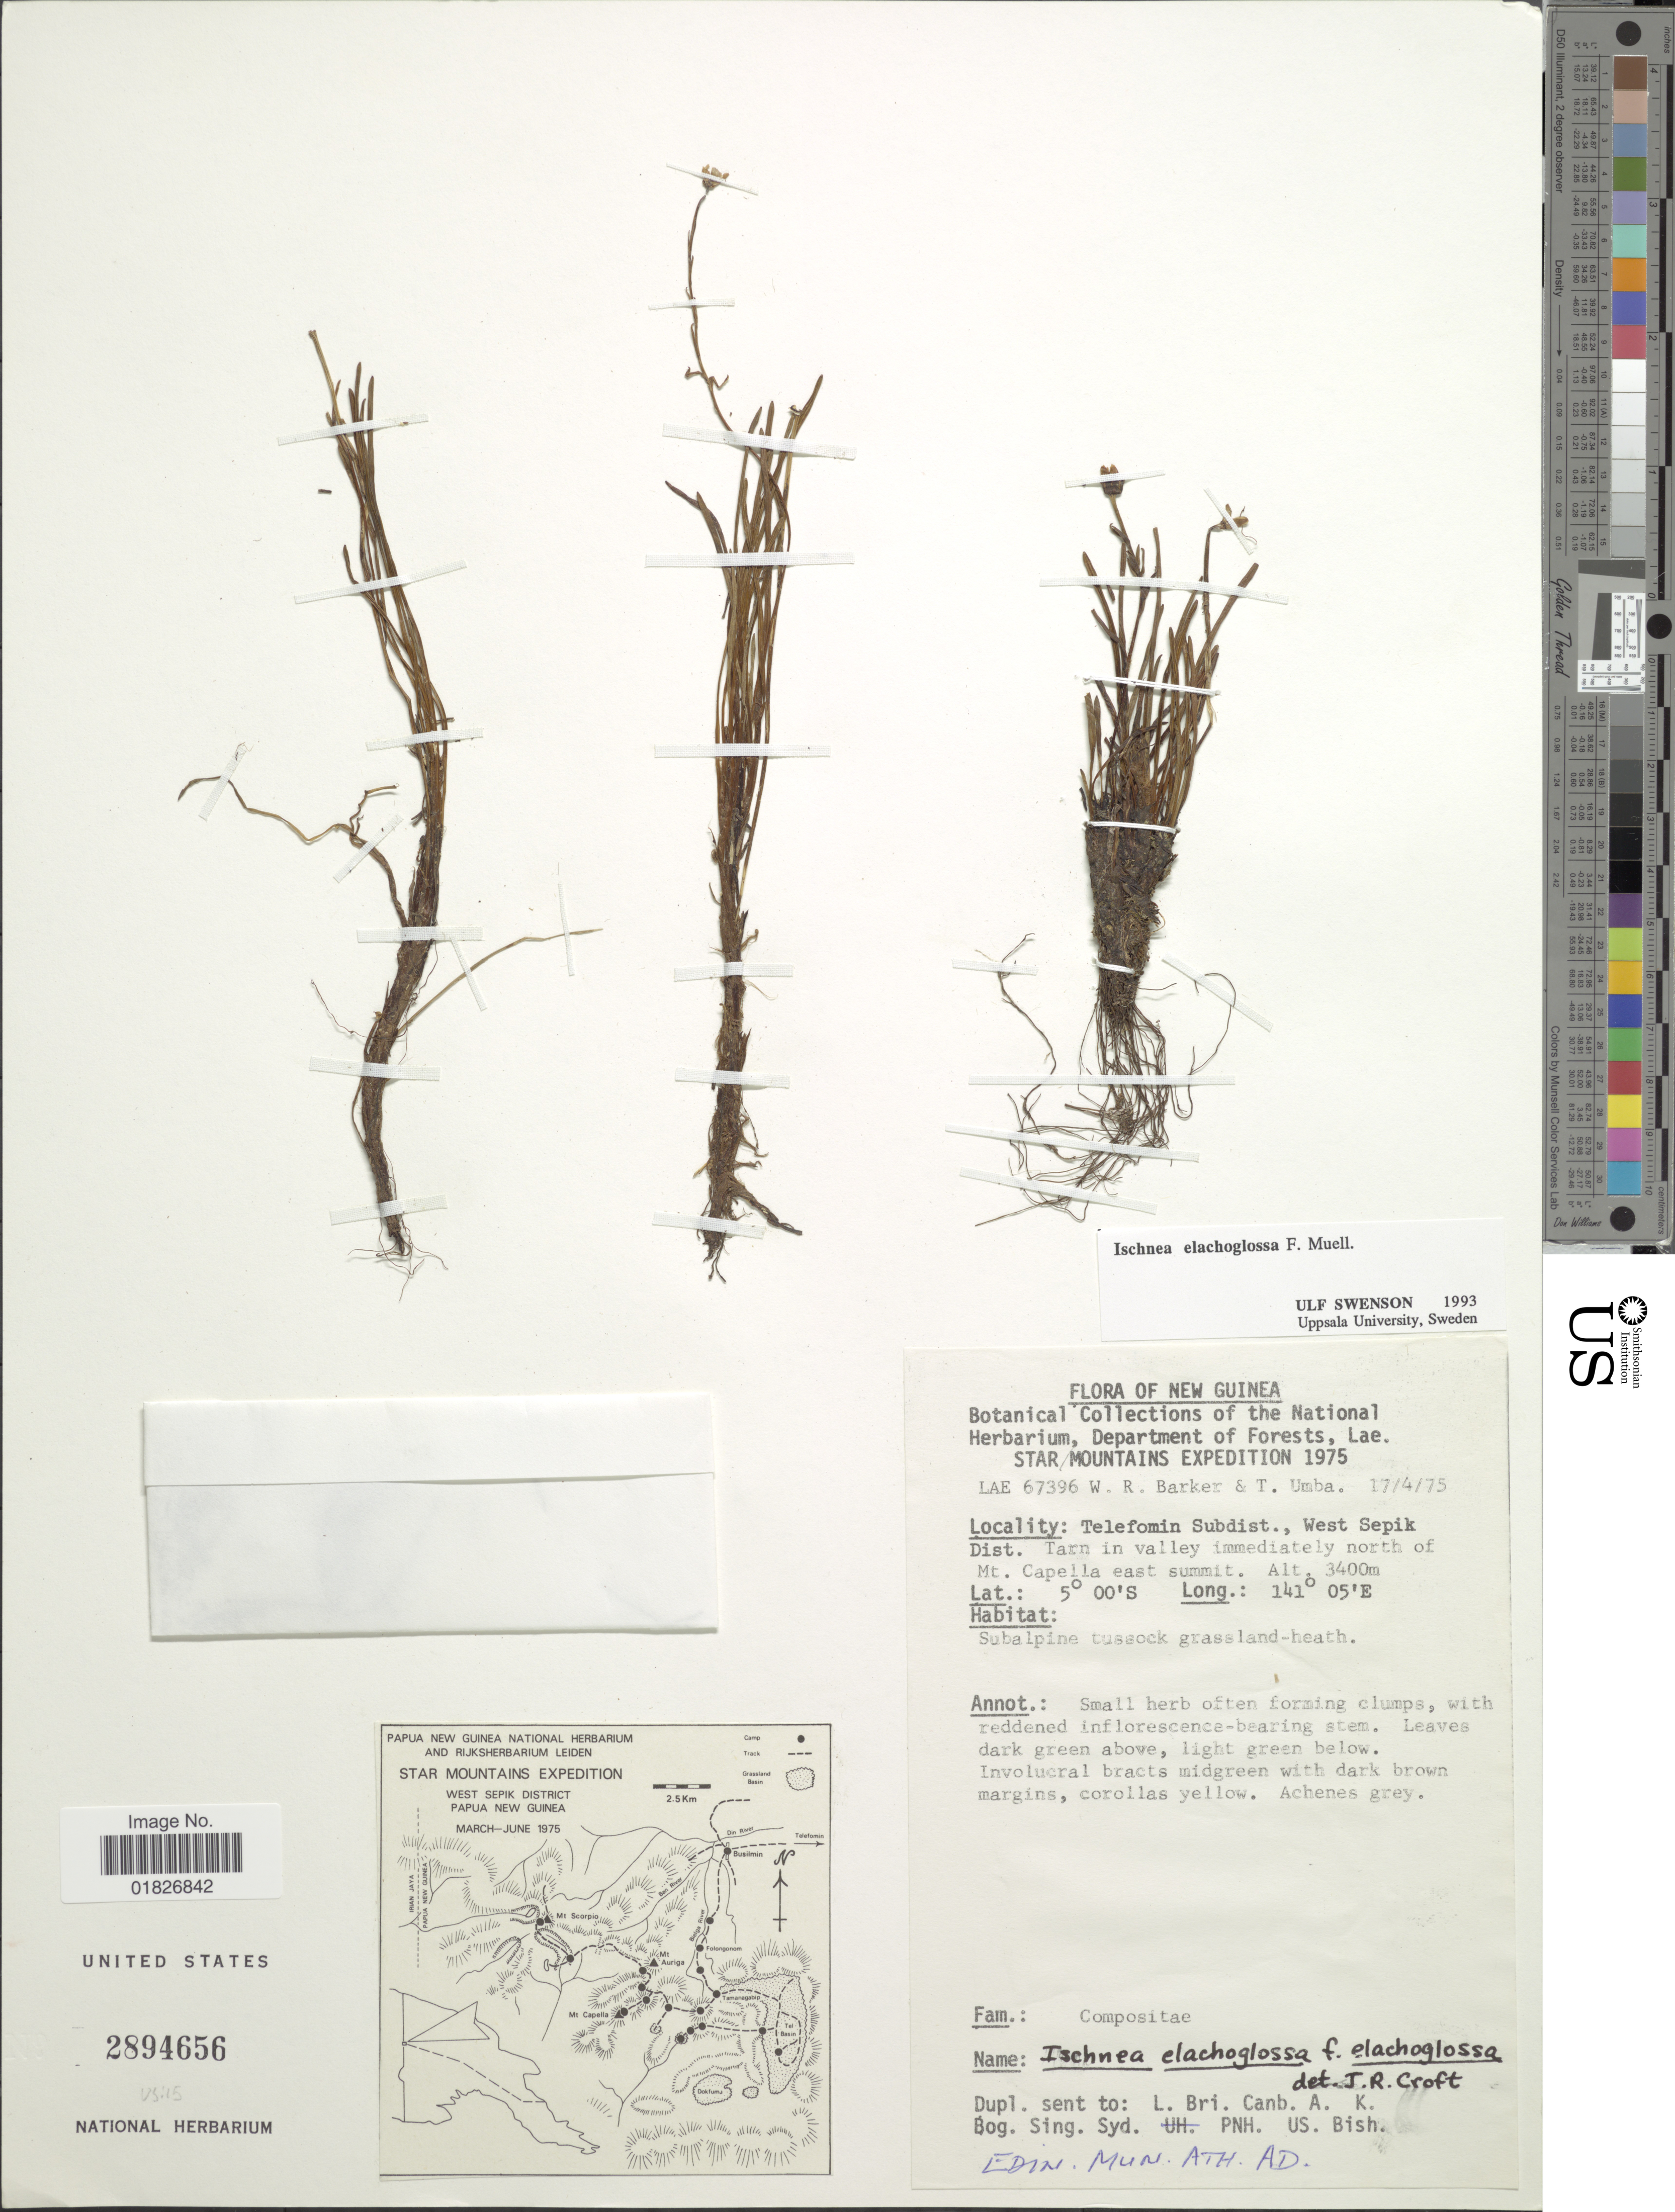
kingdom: Plantae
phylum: Tracheophyta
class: Magnoliopsida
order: Asterales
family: Asteraceae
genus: Ischnea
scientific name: Ischnea elachoglossa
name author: F. Muell.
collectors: W. R. Barker & T. Umba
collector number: LAE67396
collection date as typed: Transcribed d/m/y: 17/4/75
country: Papua New Guinea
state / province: Sandaun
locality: New Guinea, Star Mountains, Telefomin Subdist., West Sepik Dist., north of Mt. Capella east summit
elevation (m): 3400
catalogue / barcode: US 2894656